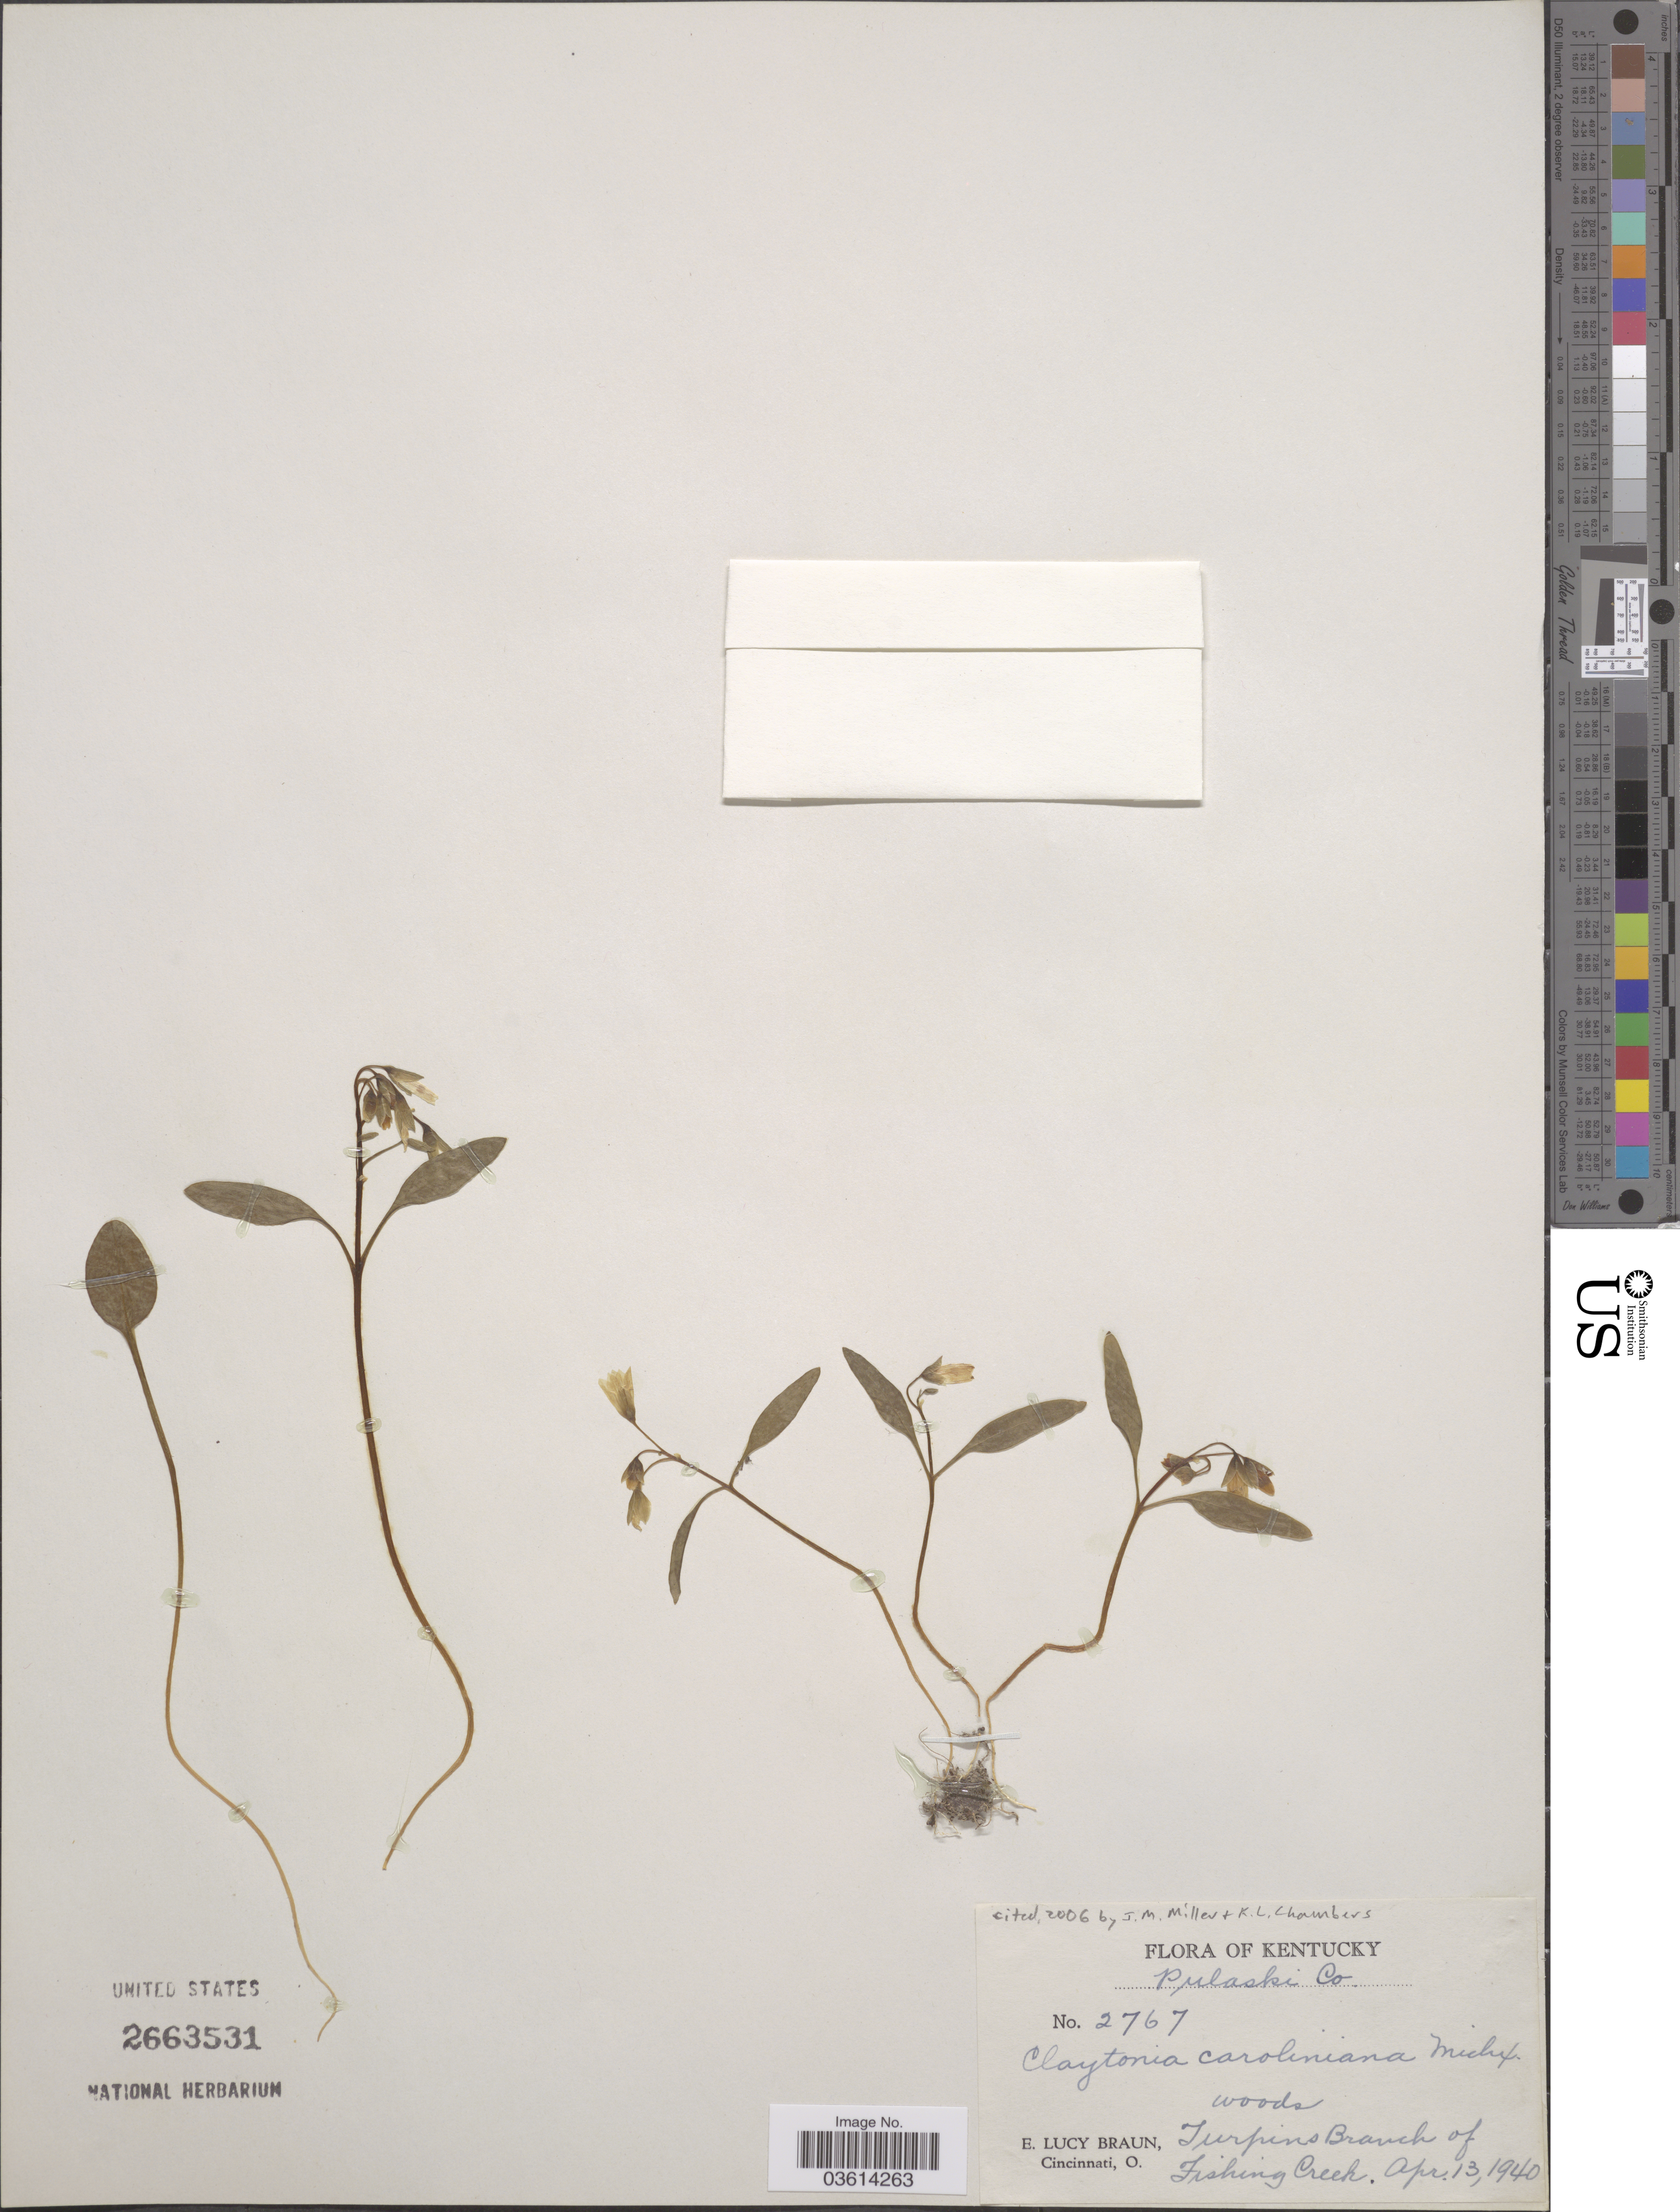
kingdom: Plantae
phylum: Tracheophyta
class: Magnoliopsida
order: Caryophyllales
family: Montiaceae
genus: Claytonia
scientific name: Claytonia caroliniana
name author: Michx.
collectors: E. L. Braun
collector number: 2767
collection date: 1940-04-13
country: United States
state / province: Kentucky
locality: Pulaski Co. Turpins Branch of Fishing Creek.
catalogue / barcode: US 2663531